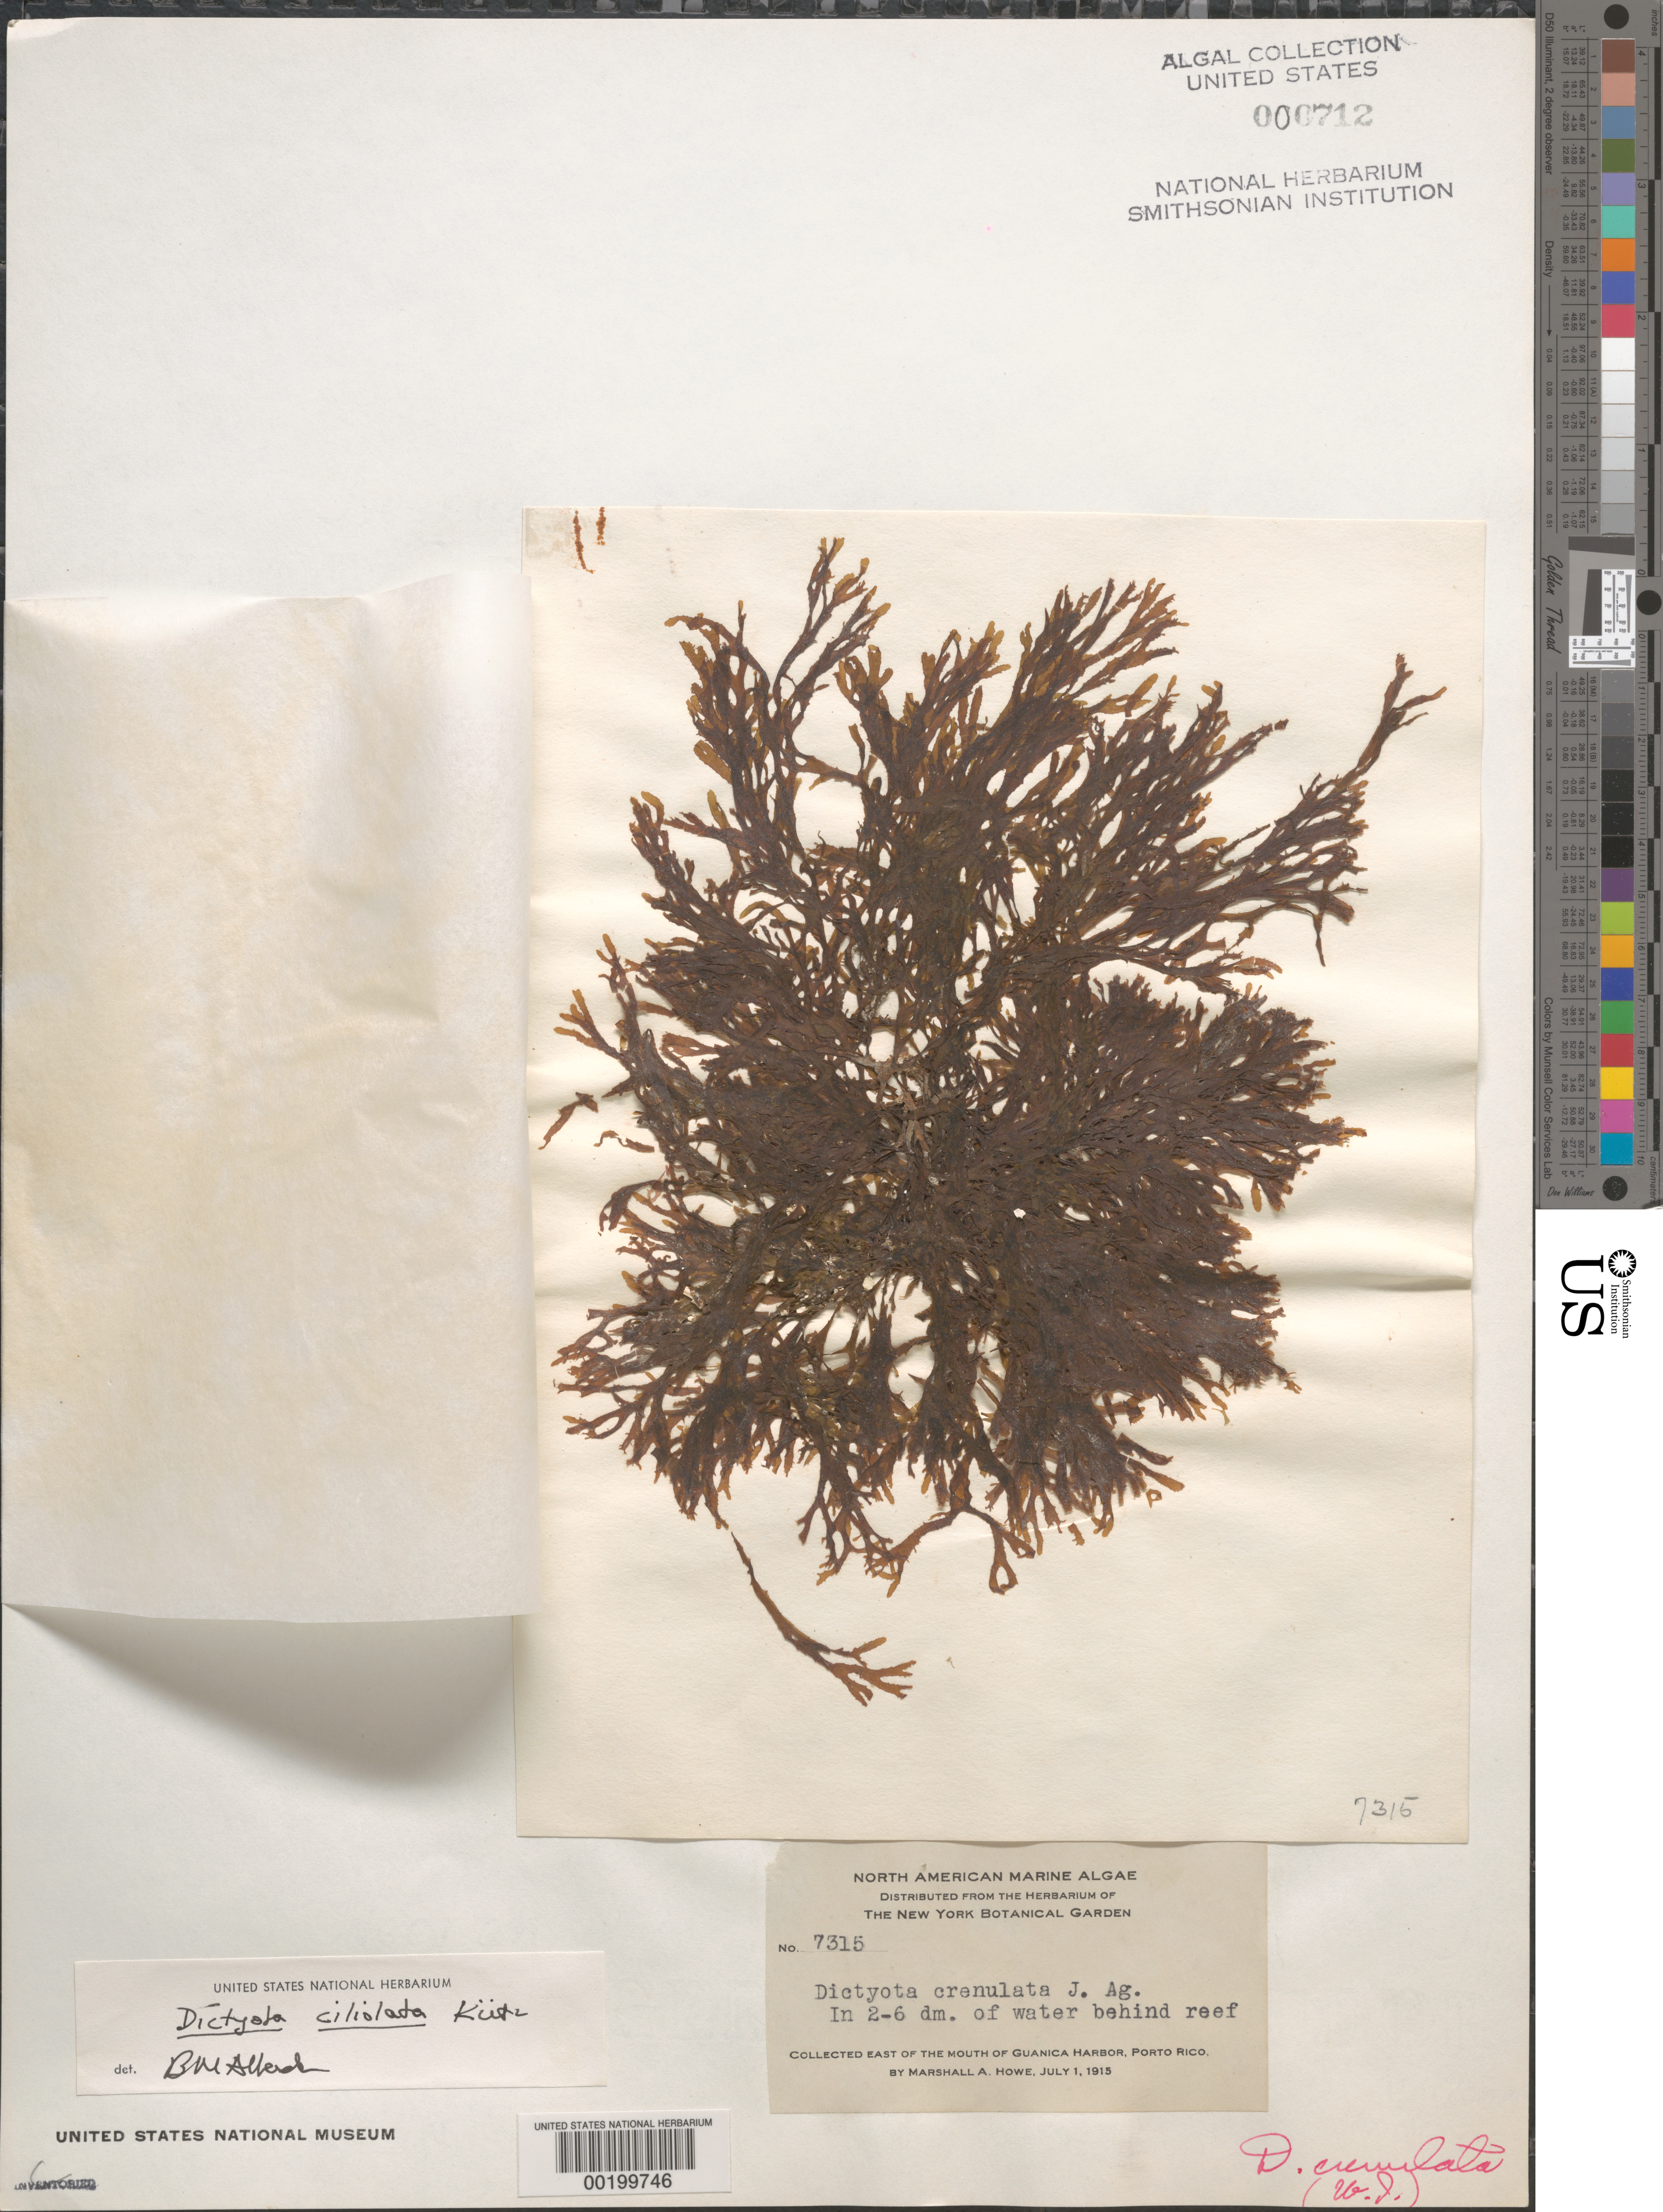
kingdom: Chromista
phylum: Ochrophyta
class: Phaeophyceae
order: Dictyotales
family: Dictyotaceae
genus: Dictyota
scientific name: Dictyota ciliolata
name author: Sond. ex Kütz.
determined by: Allender, B. M.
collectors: M. A. Howe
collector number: MAH 7315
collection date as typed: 01 Jul 1915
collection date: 1915-07-01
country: Puerto Rico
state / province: Guanica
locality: East of Guanica Harbor mouth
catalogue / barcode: US 712